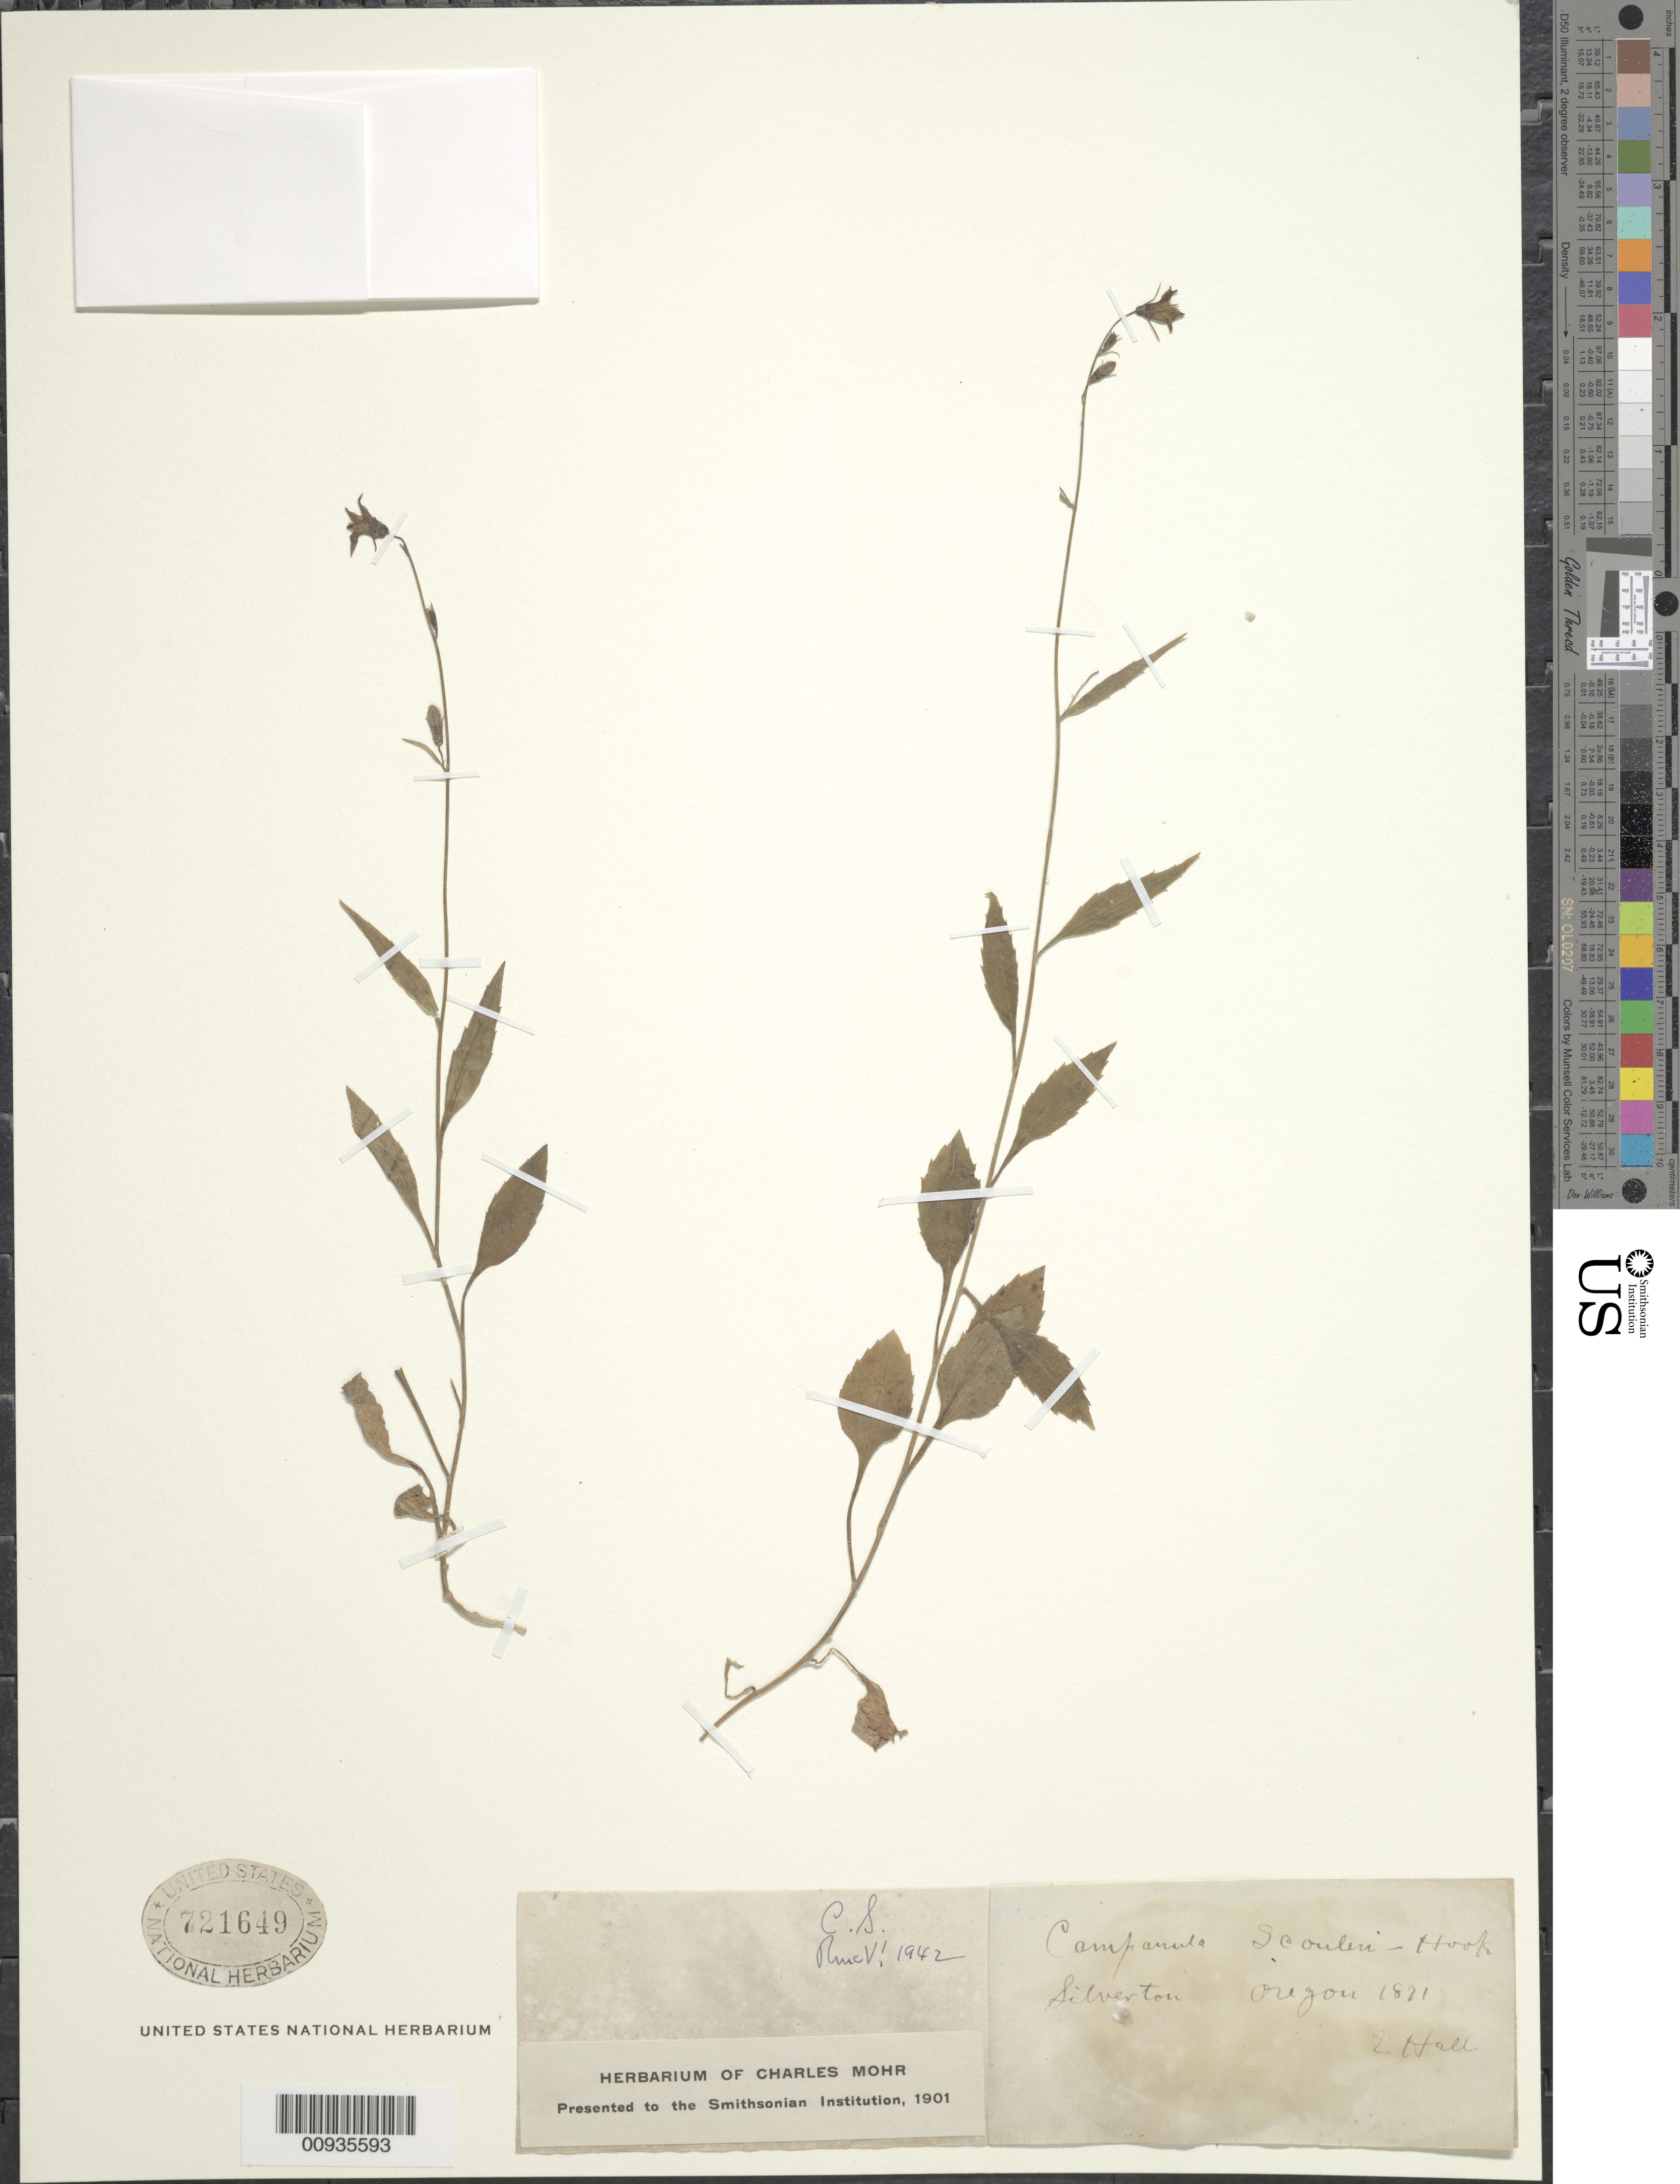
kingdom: Plantae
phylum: Tracheophyta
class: Magnoliopsida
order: Asterales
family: Campanulaceae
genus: Campanula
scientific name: Campanula scouleri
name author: Hook.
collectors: E. Hall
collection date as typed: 1871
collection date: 1871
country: United States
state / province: Oregon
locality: Silverton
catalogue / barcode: US 721649